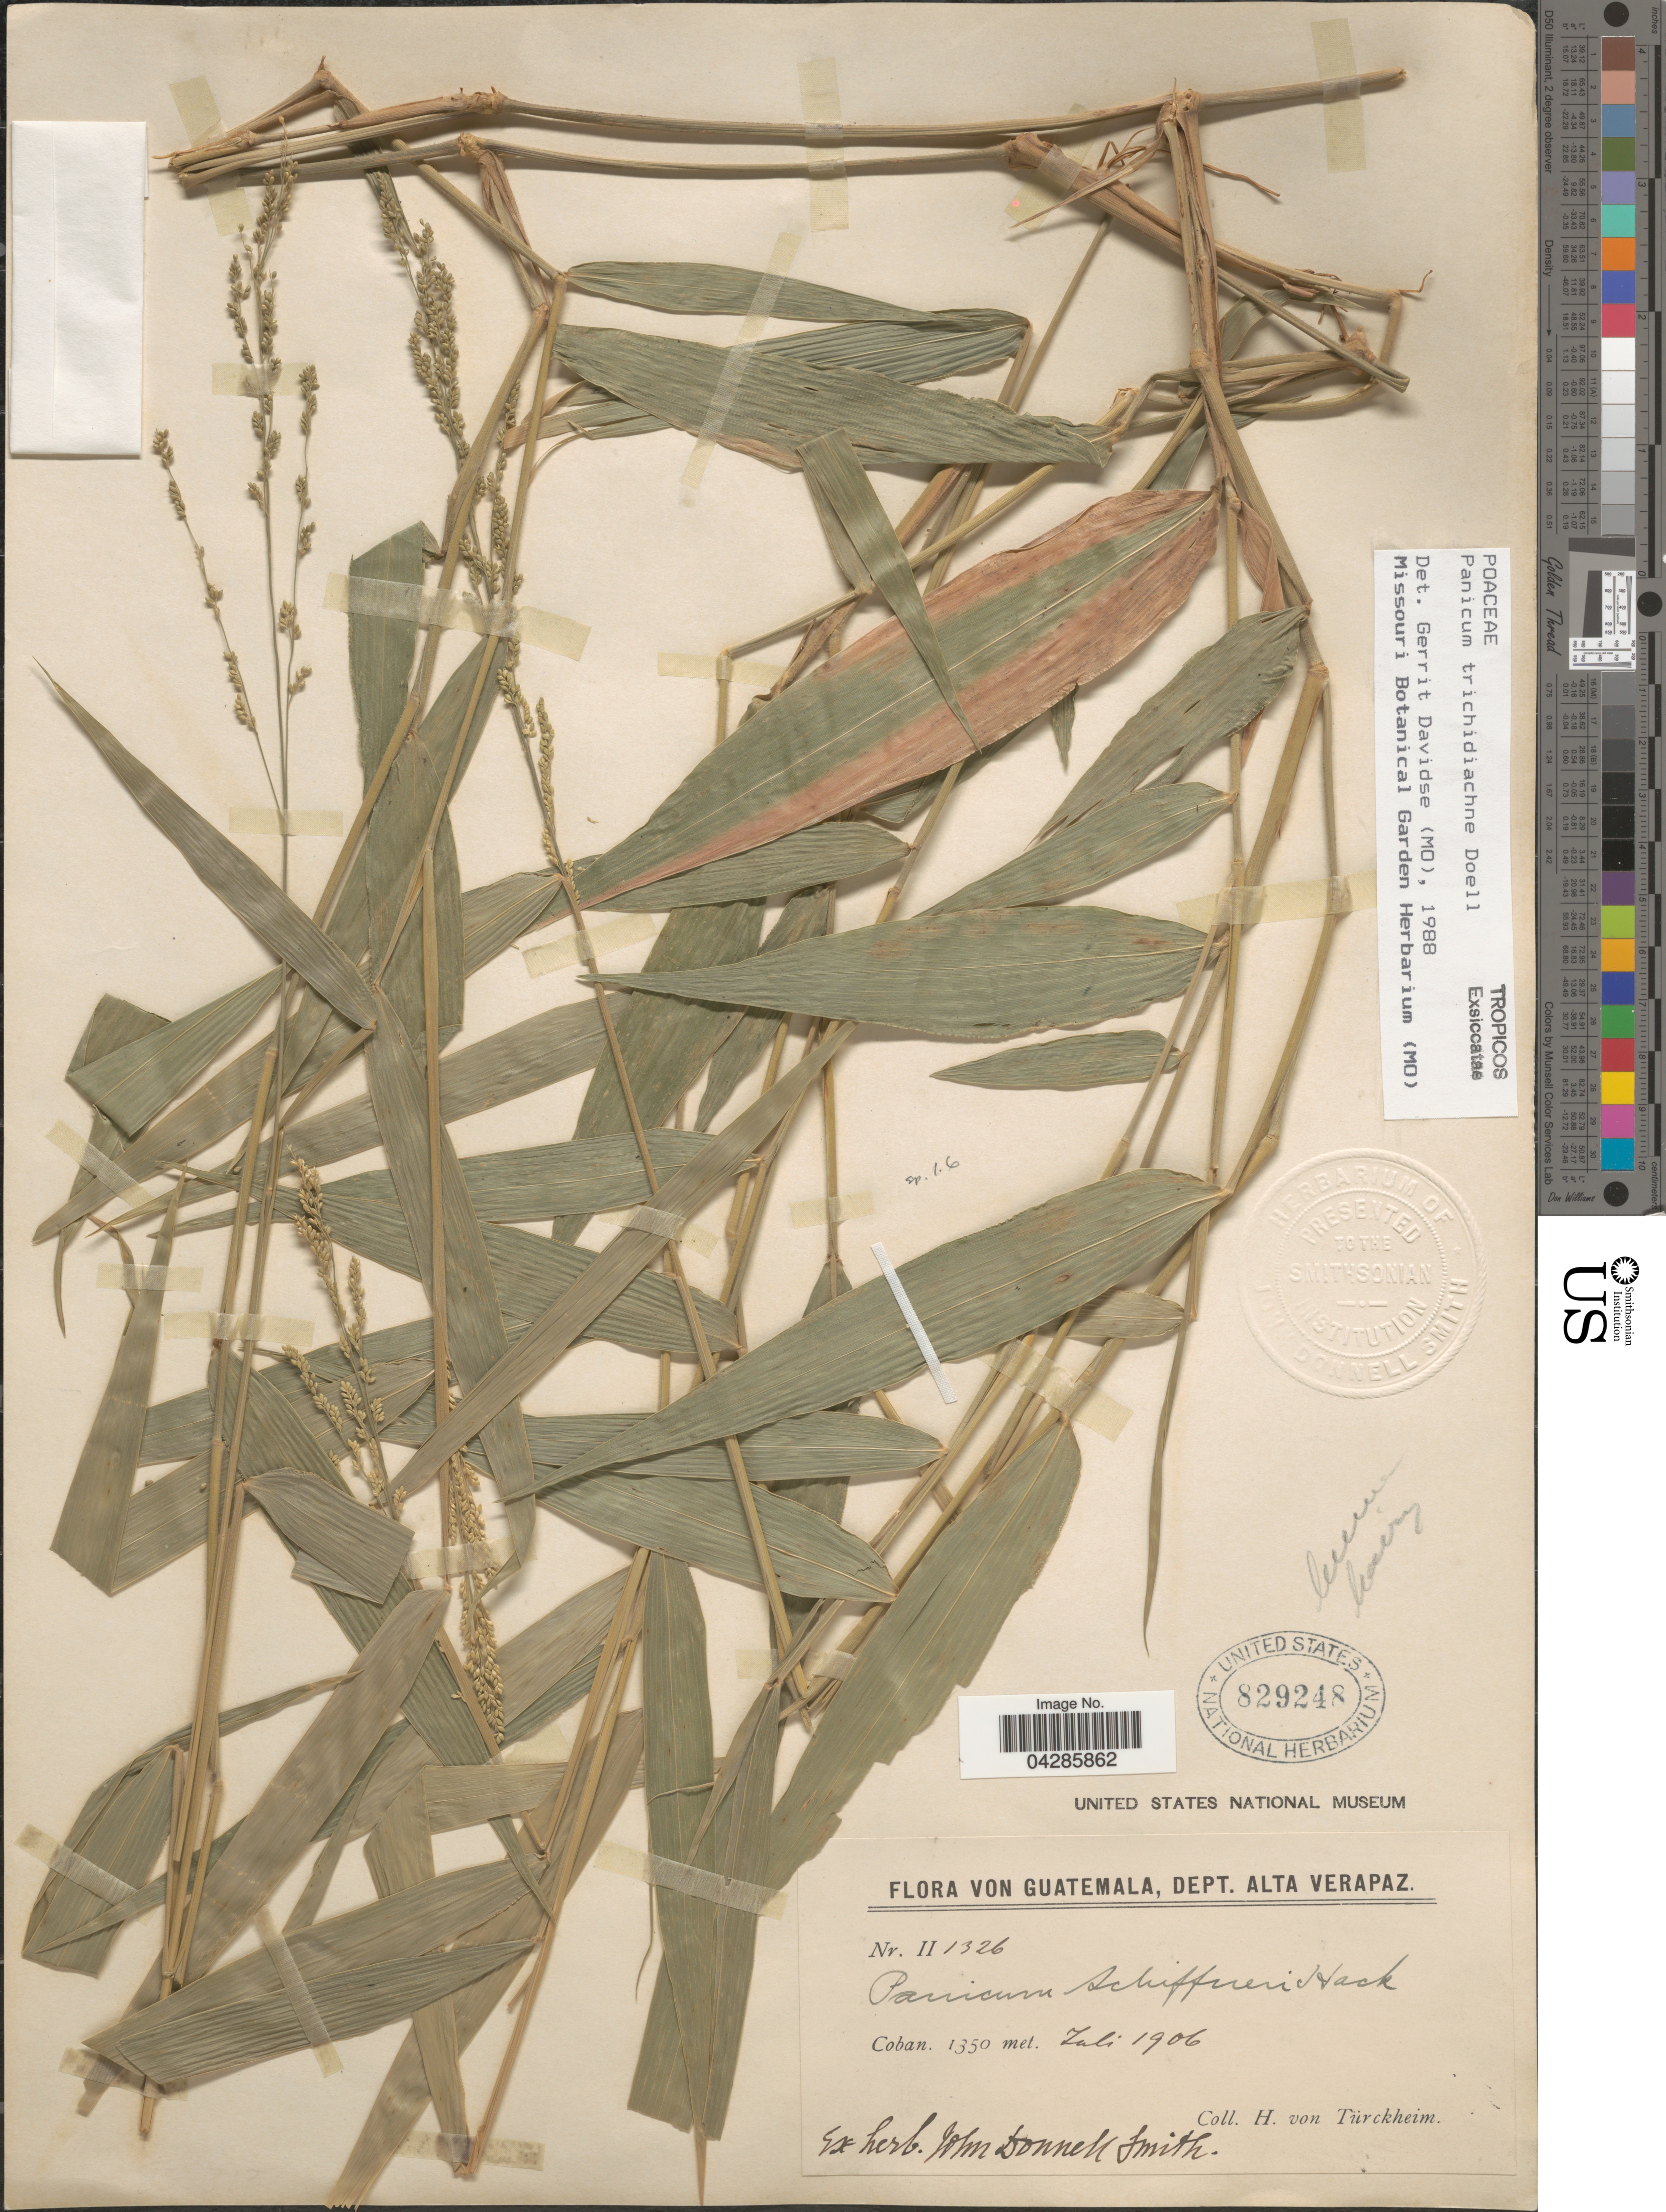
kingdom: Plantae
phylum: Tracheophyta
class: Liliopsida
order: Poales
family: Poaceae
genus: Morronea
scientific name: Morronea trichidiachnis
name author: (Döll) Zuloaga & Scataglini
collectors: H. von Türckheim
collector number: II1326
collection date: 1906-07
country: Guatemala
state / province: Alta Verapaz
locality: Dept. Alta Verapaz. Coban.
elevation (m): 1350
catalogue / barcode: US 829248